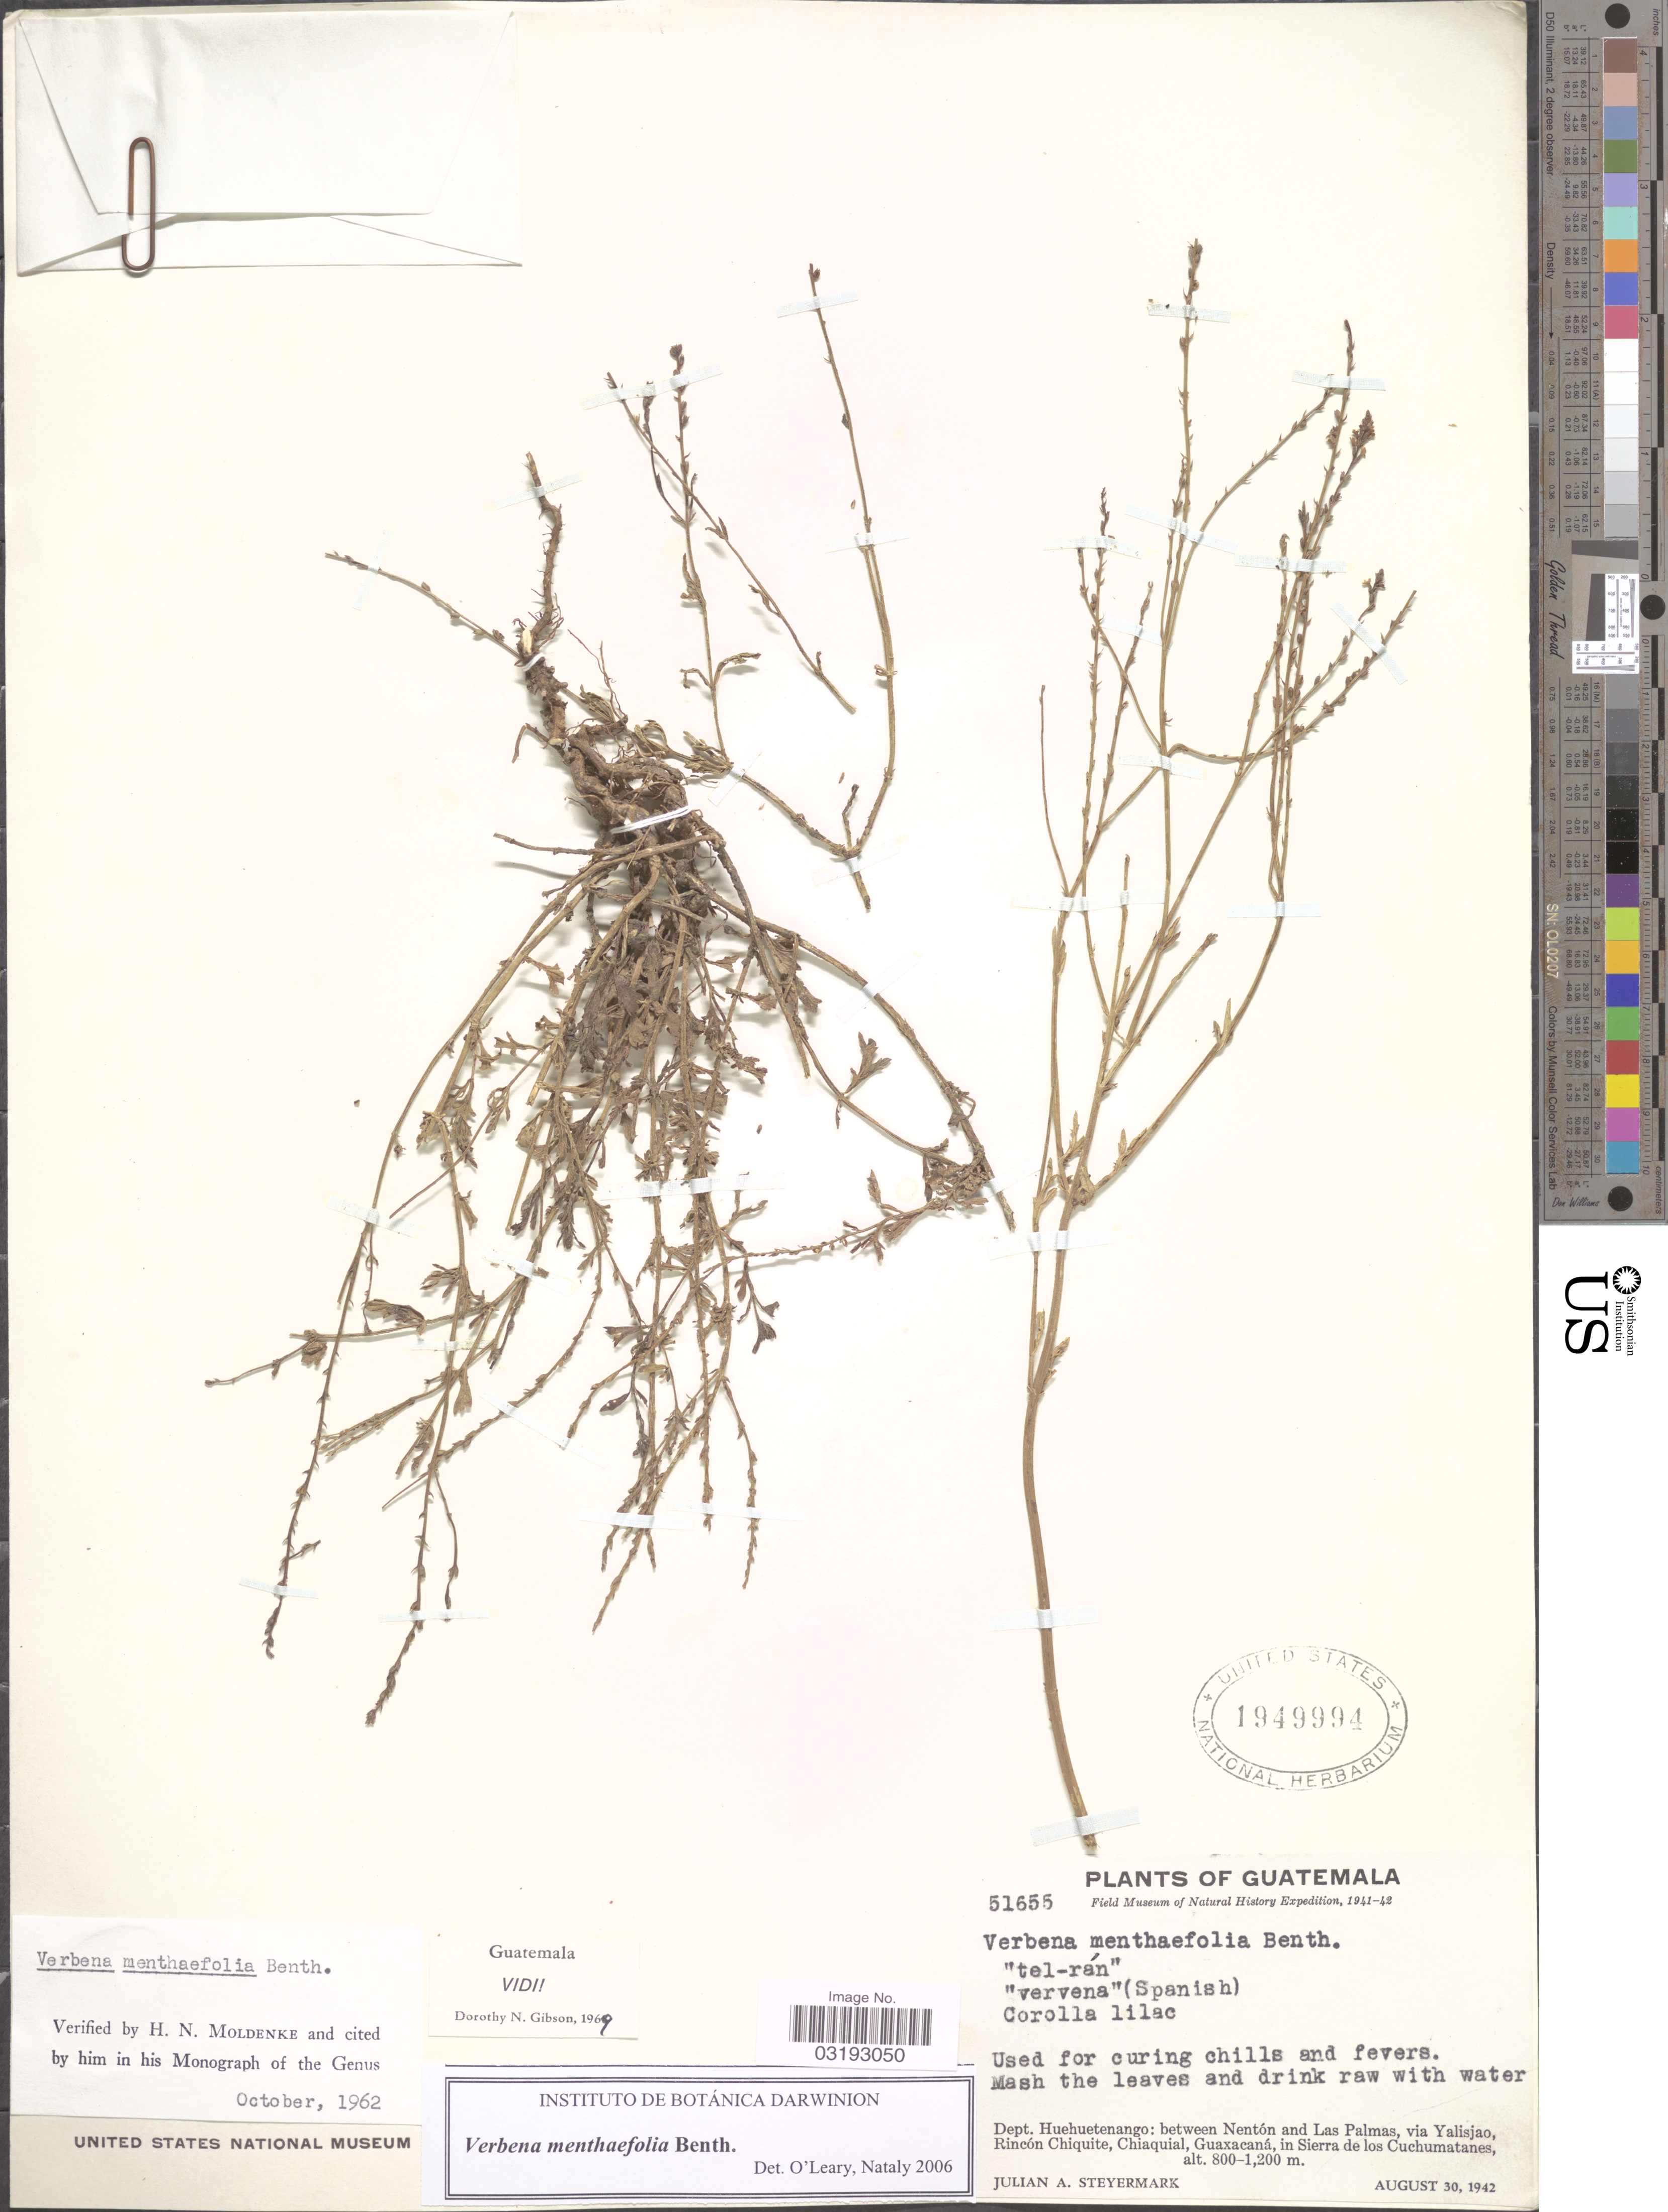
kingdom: Plantae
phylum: Tracheophyta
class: Magnoliopsida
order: Lamiales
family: Verbenaceae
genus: Verbena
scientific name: Verbena menthaefolia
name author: Benth.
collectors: J. Steyermark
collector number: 51655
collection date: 1942-08-30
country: Guatemala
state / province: Huehuetenango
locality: Dept. Huehuetenango: between Nentón and Las Palmas, via Yalisjao, Rincón Chiquite, Chiaquial, Guaxacaná, in Sierra de los Cuchumatanes.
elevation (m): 800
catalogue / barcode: US 1949994